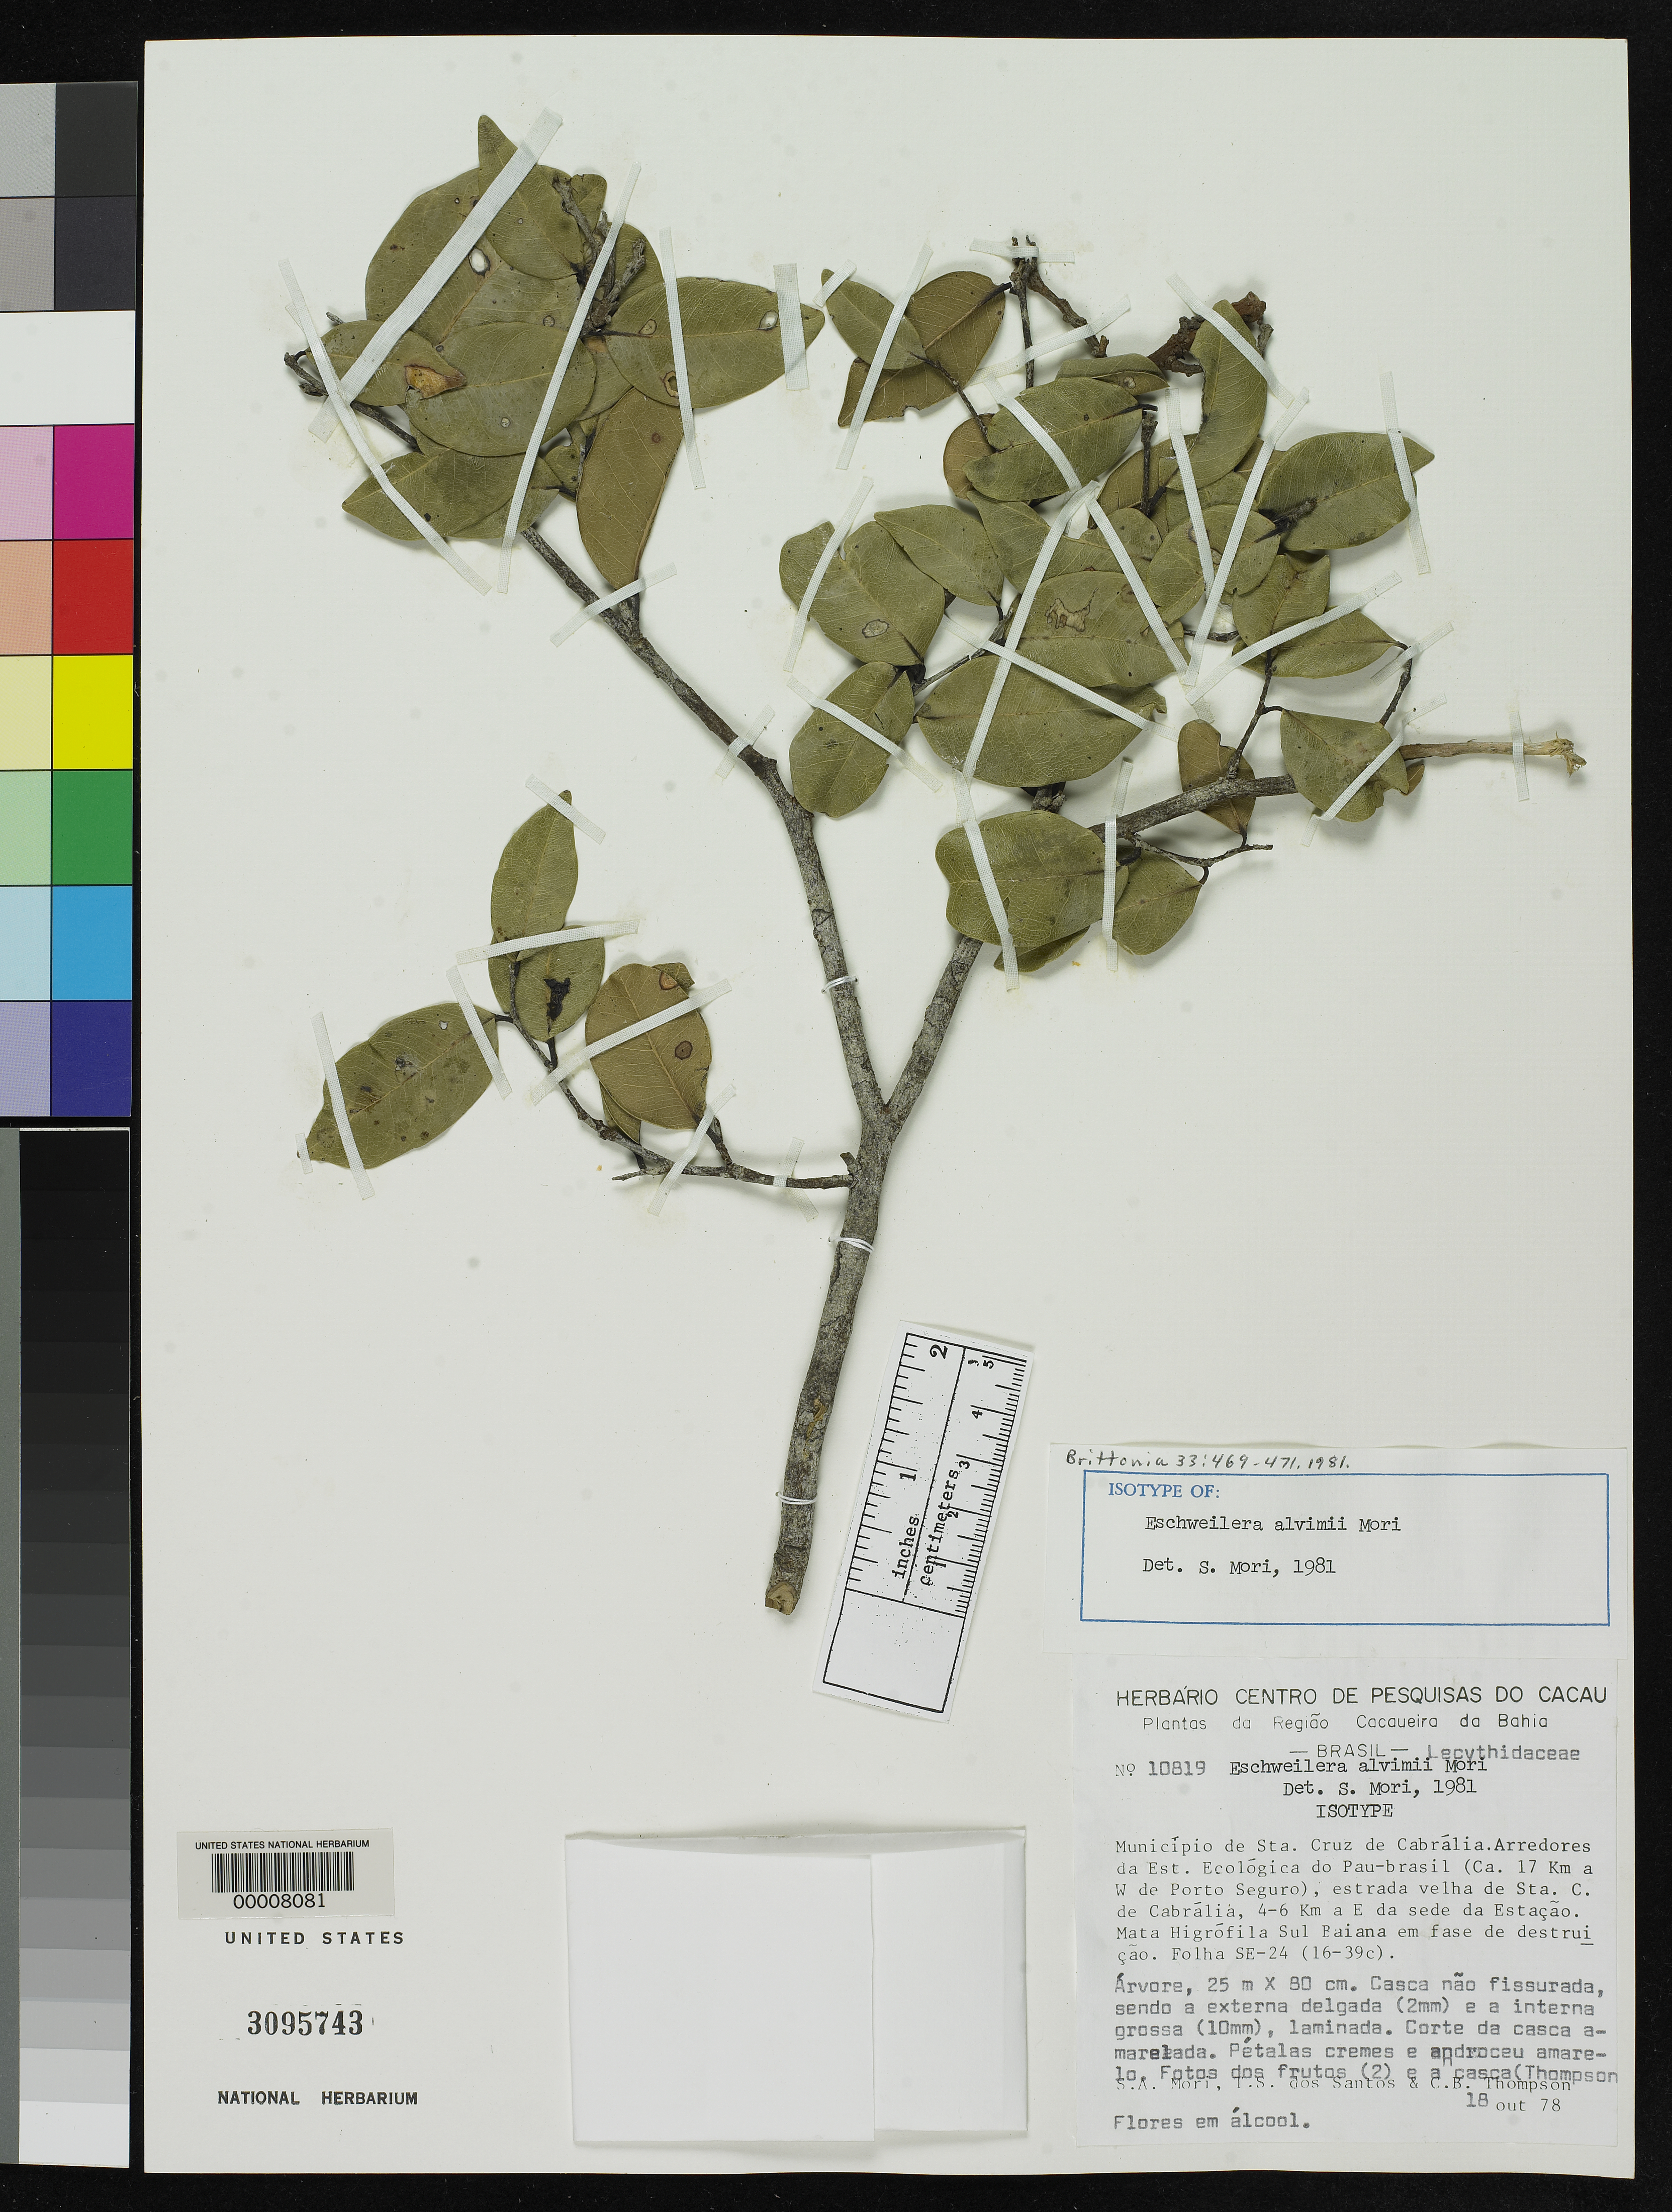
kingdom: Plantae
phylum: Tracheophyta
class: Magnoliopsida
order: Ericales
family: Lecythidaceae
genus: Eschweilera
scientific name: Eschweilera alvimii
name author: S.A. Mori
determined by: Mori, Scott A.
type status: Isotype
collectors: S. Mori, T. S. Santos & C. B. Thompson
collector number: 10819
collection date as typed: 18 Oct 1978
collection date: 1978-10-18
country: Brazil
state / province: Bahia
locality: Região Cacaueira da Bahia. Município de Sta. Cruz de Cabrália. Arredores da Est. Ecológica do Pau-brasil (Ca. 17 km a W de Porto Seguro), estrada velha de Sta. C. de Cabrália, 4-6 km a E da sede da Estação.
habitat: Mata Higrófila Sul Baiana em fase de destruição.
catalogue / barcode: US 3095743